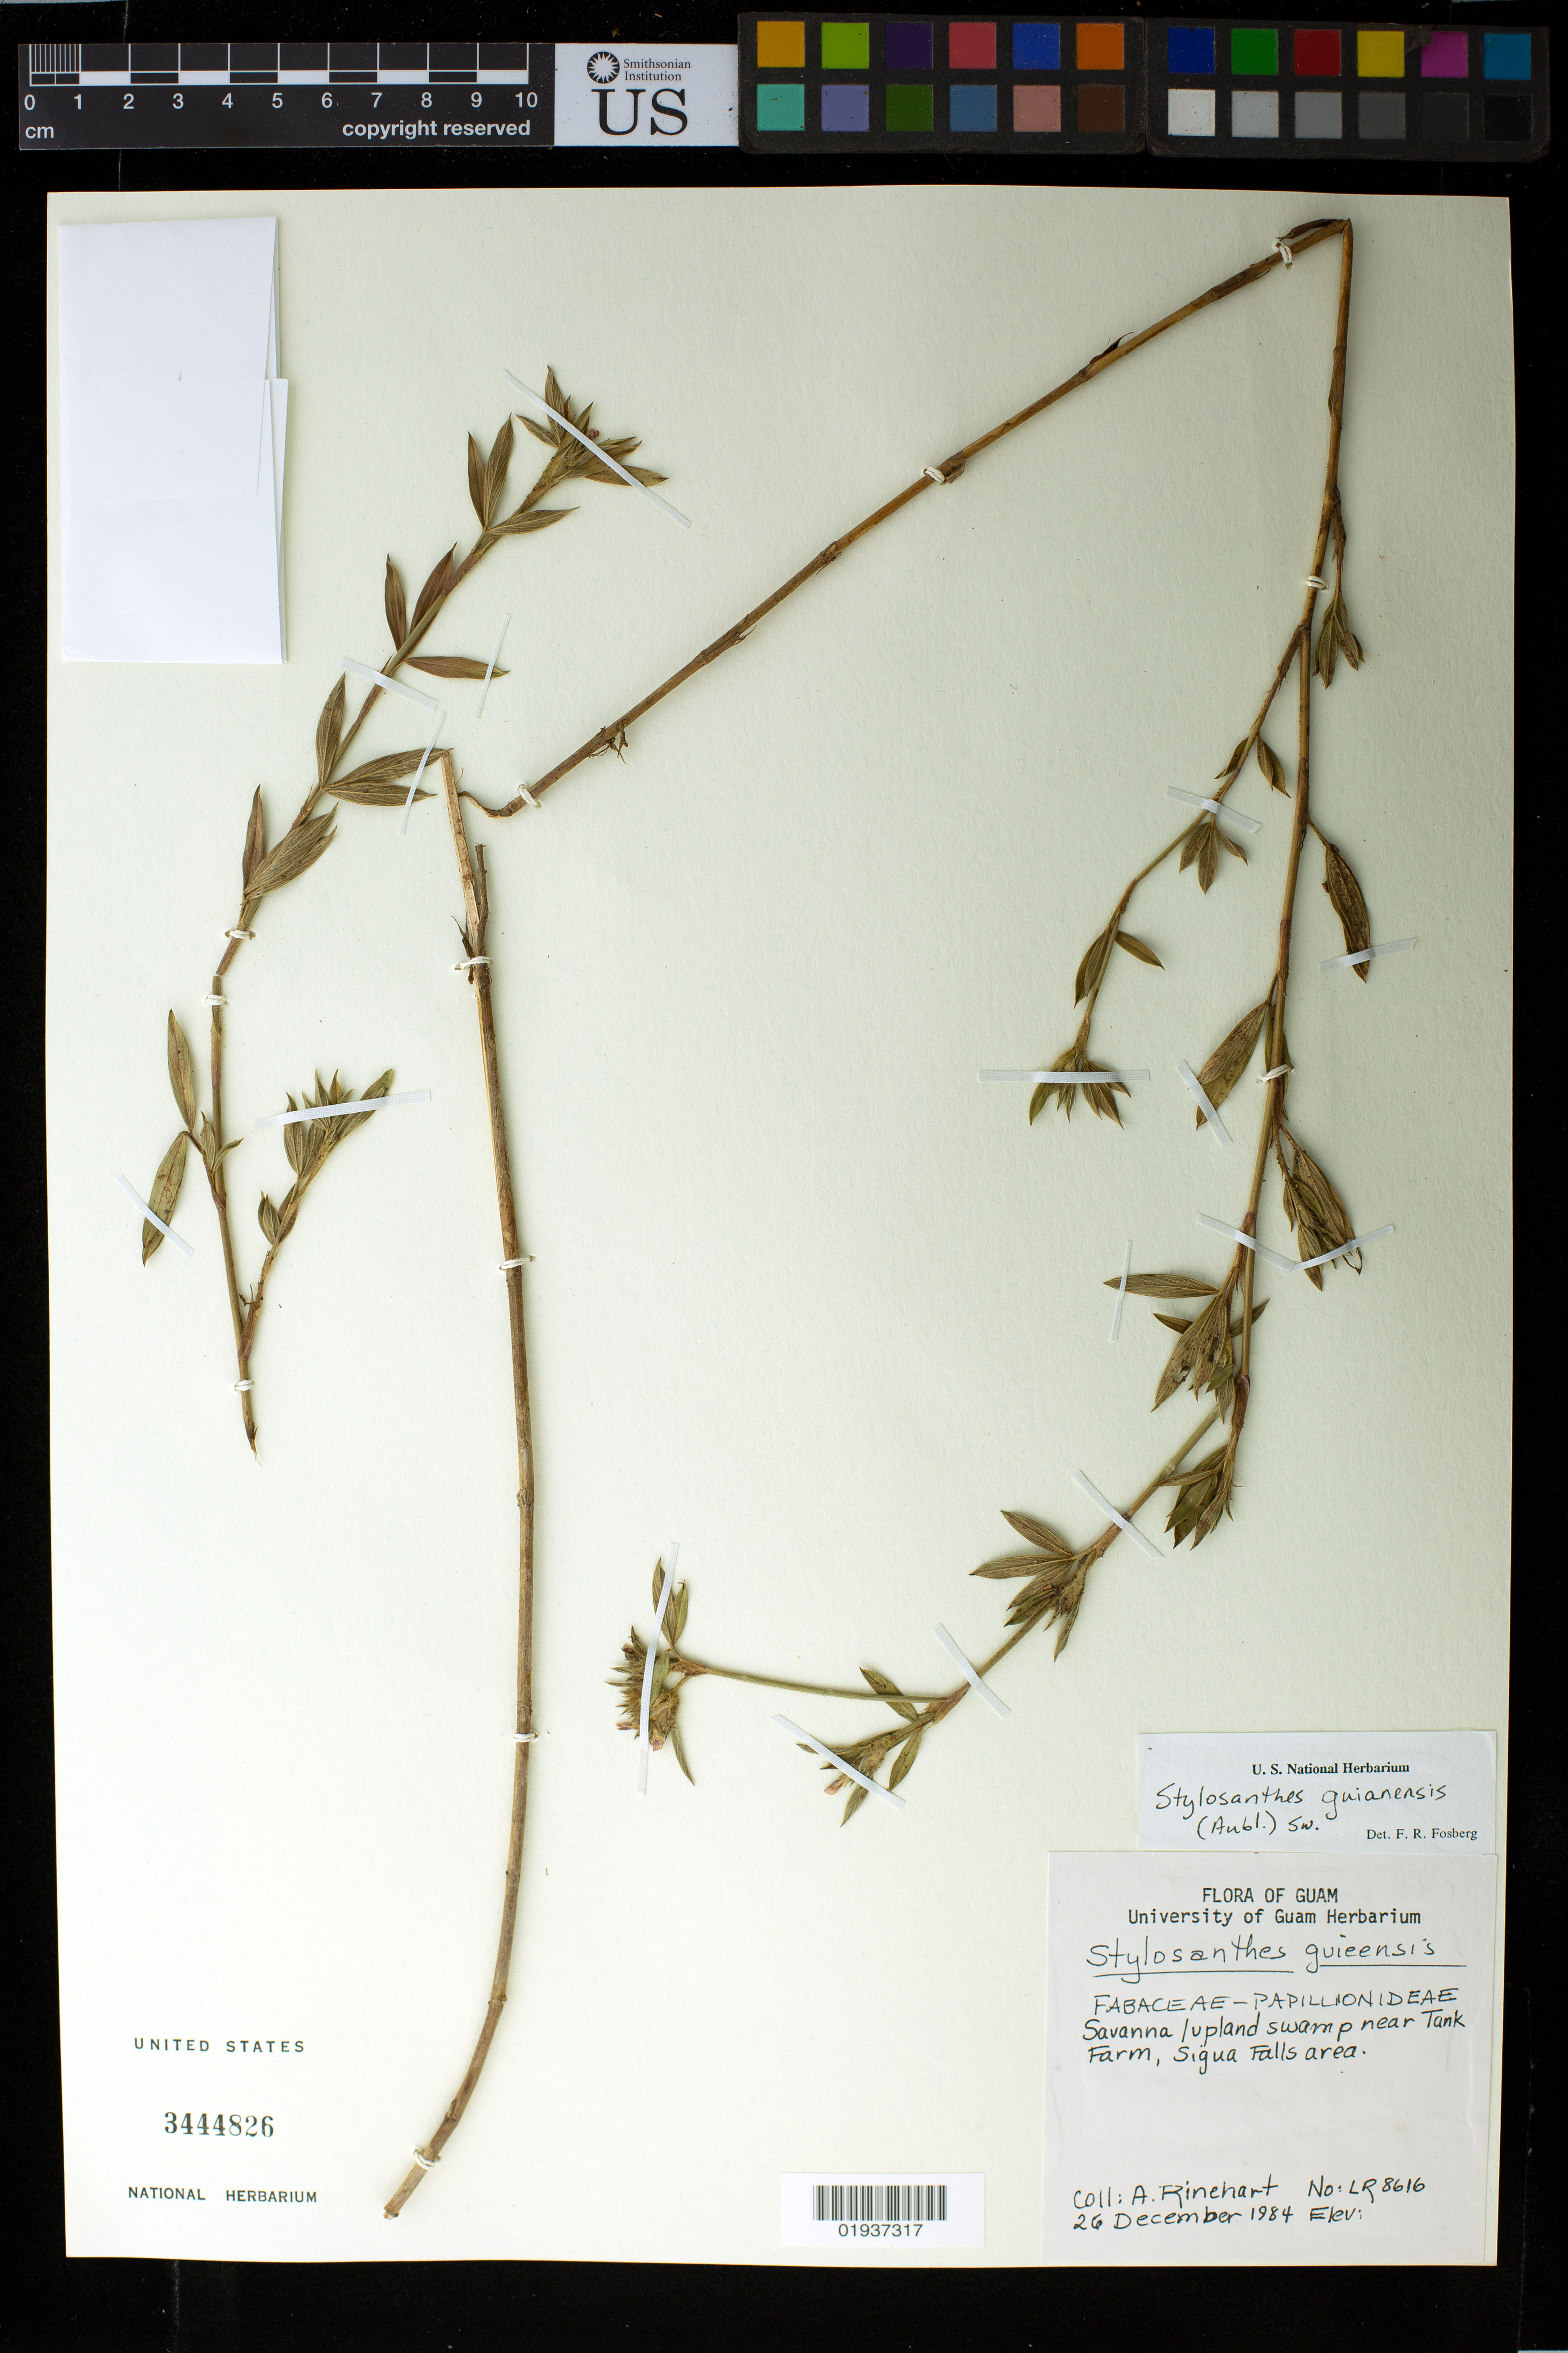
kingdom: Plantae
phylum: Tracheophyta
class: Magnoliopsida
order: Fabales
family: Fabaceae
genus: Stylosanthes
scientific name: Stylosanthes guianensis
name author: (Aubl.) Sw.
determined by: Fosberg, F. R.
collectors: A. Rinehart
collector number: LR8616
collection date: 1984-12-26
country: Guam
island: Guam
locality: Sigua Falls area, near Tank Farm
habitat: Savanna/upland swamp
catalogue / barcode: US 3444826